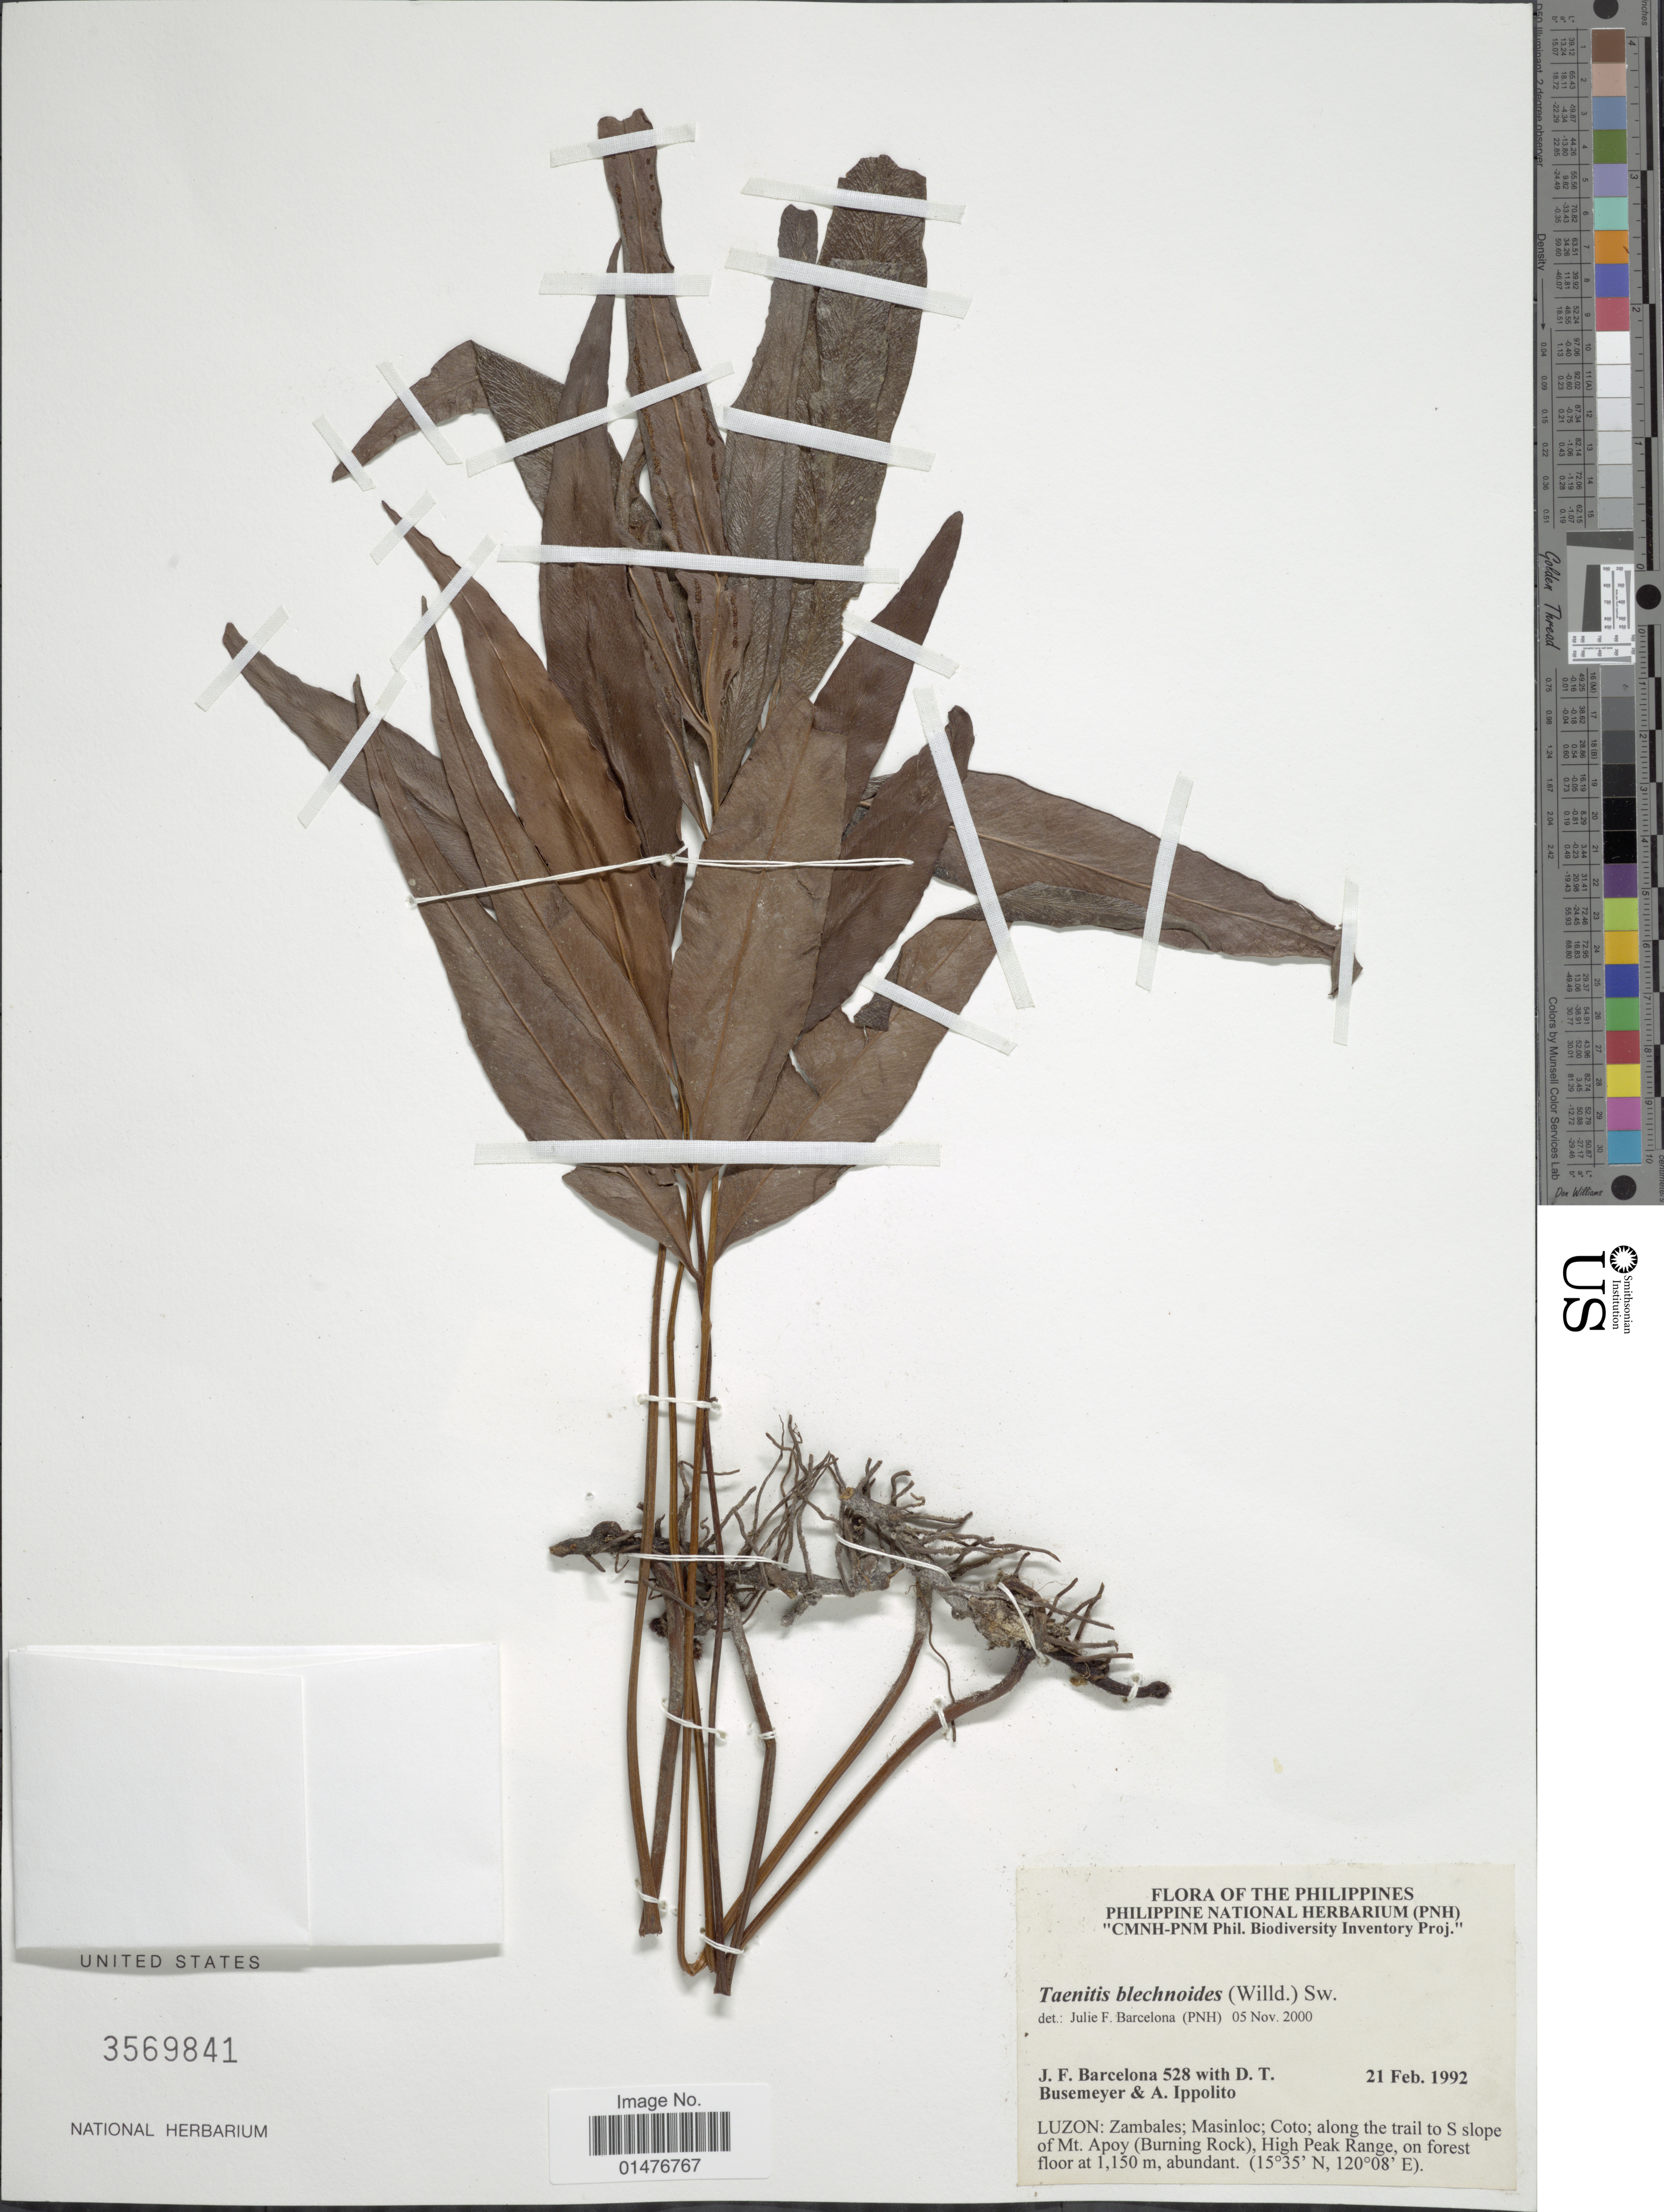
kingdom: Plantae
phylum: Tracheophyta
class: Polypodiopsida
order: Polypodiales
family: Pteridaceae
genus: Taenitis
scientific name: Taenitis blechnoides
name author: (Willd.) Sw.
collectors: J. F. Barcelona, D. Busemeyer & A. Ippolito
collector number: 528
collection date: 1992-02-21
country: Philippines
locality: Philippines, Luzon: Zambales; Masinloc; Coto; along the trail to S slope of Mt. apoy (Burning rock), High peak Range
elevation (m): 1150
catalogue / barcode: US 3569841